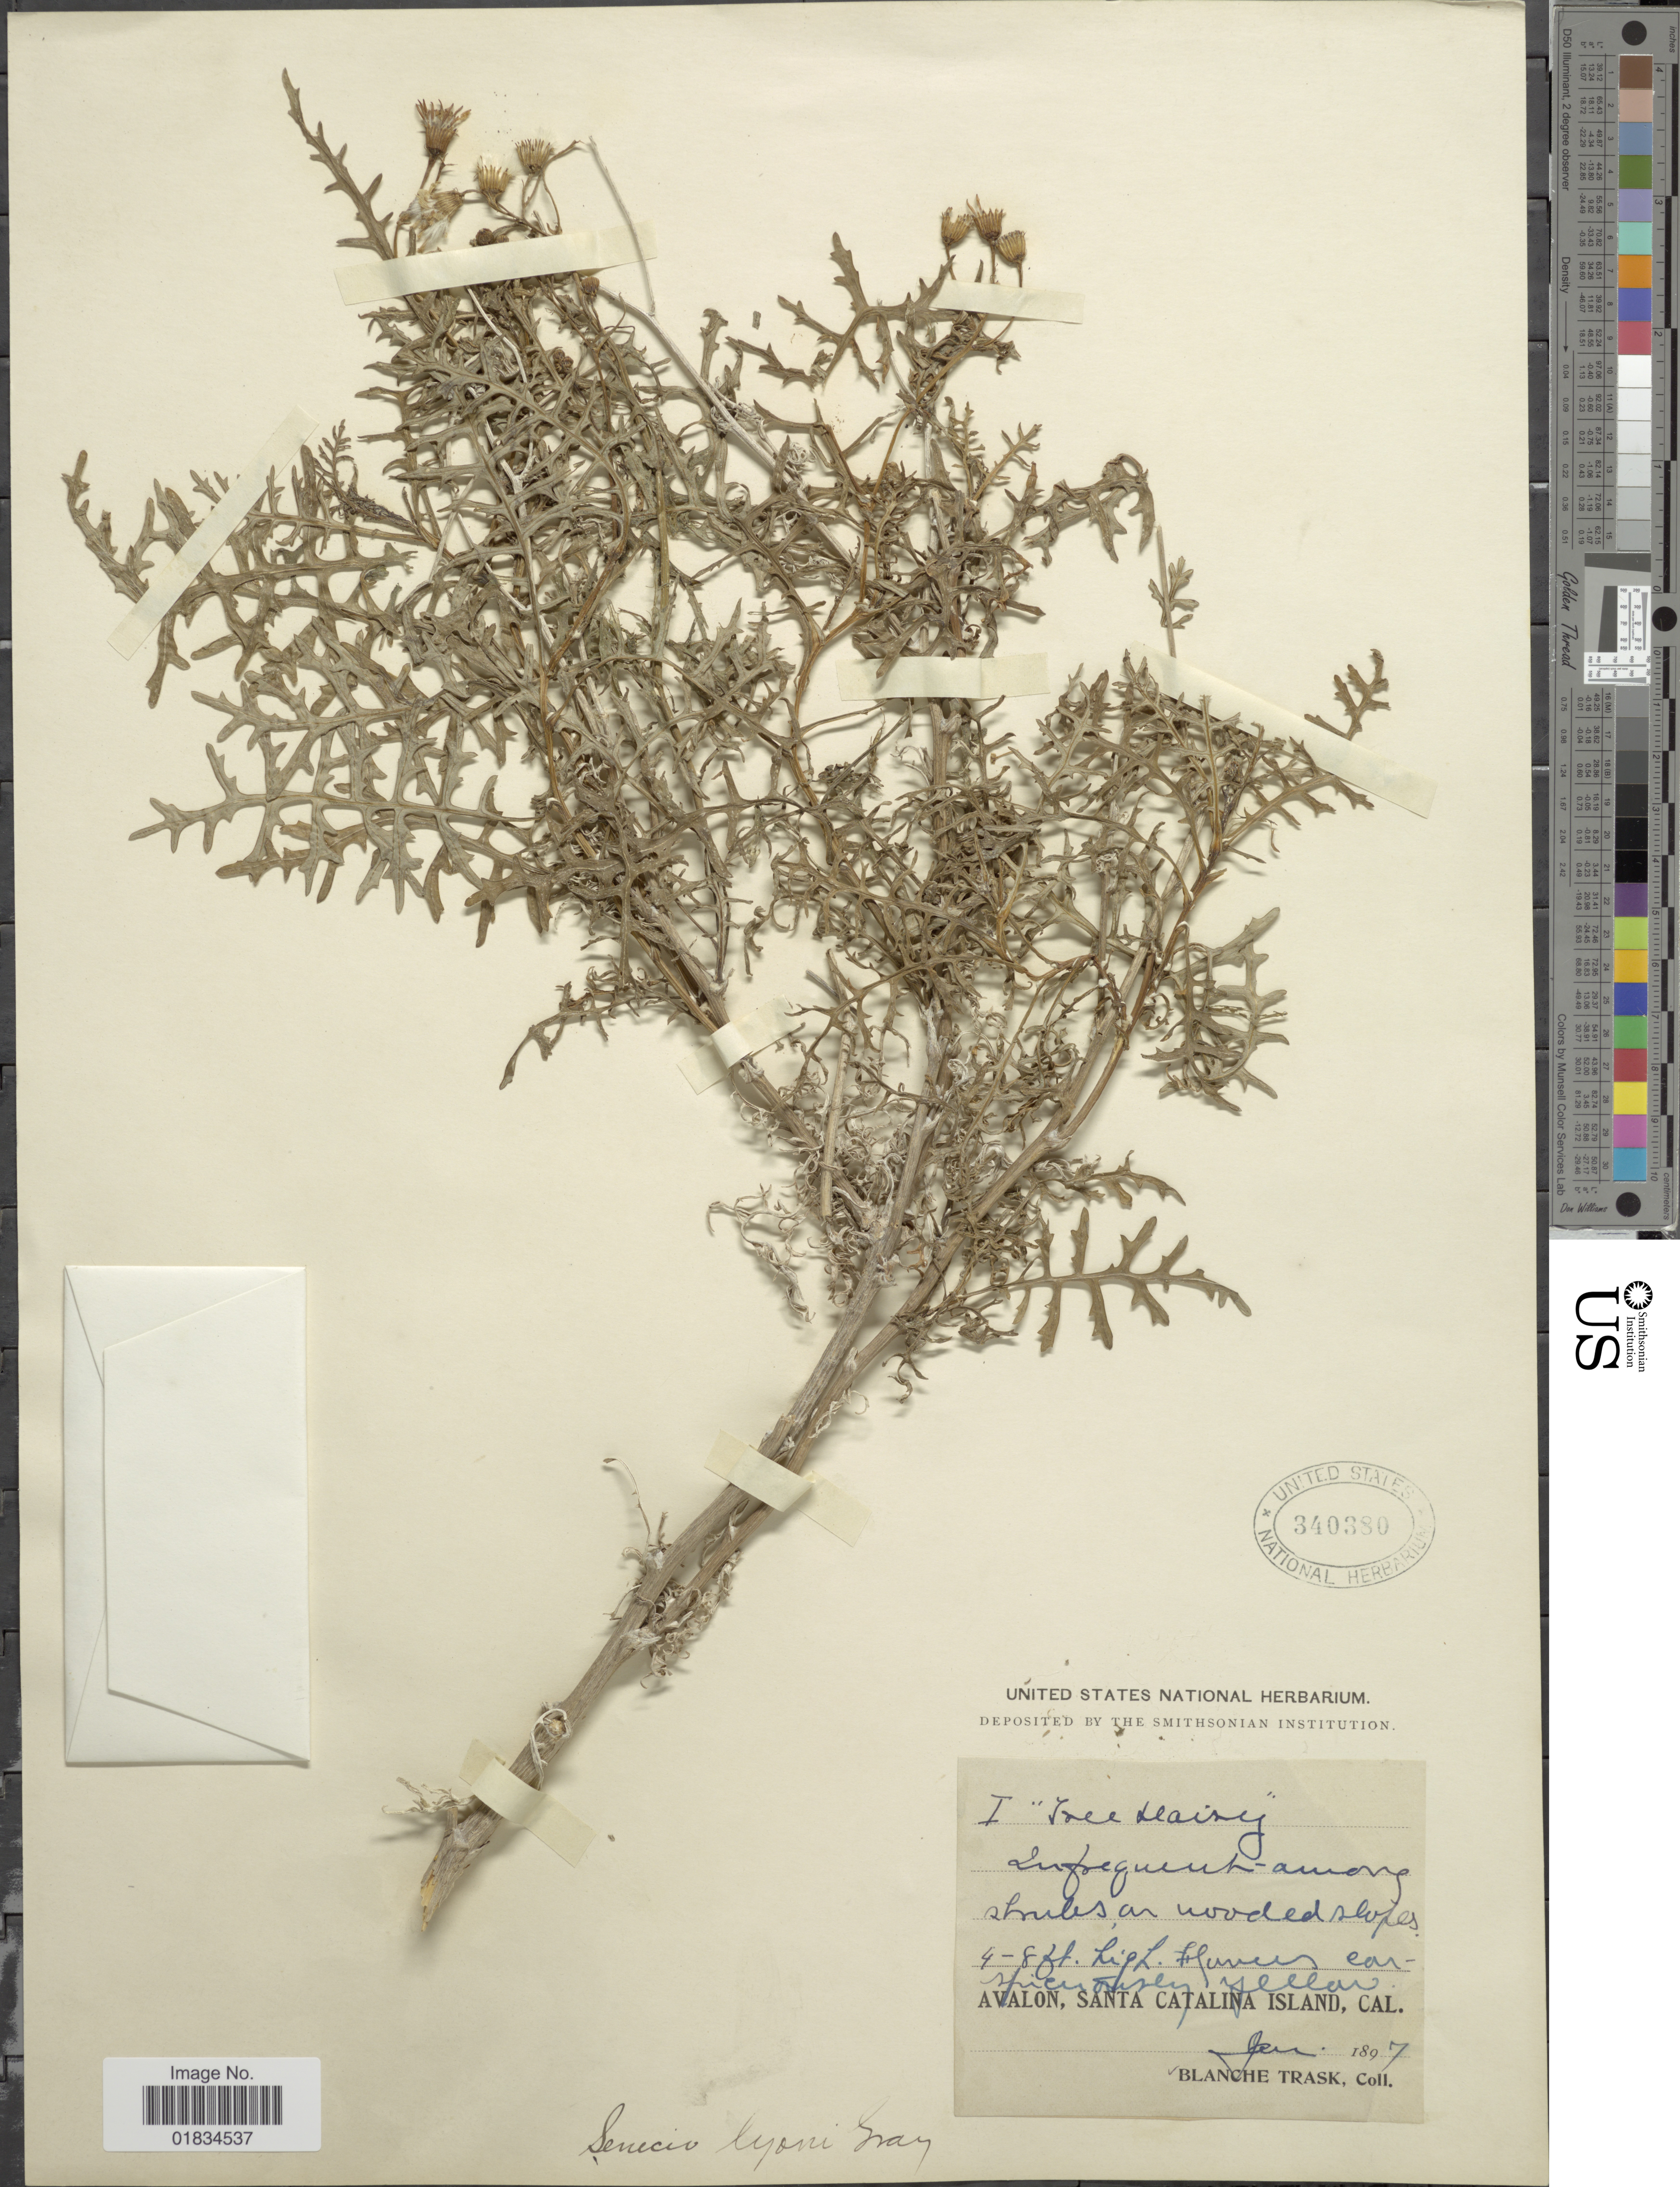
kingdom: Plantae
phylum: Tracheophyta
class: Magnoliopsida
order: Asterales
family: Asteraceae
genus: Senecio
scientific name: Senecio lyonii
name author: A. Gray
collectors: B. Trask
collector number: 1*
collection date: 1897-01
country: United States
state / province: California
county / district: Los Angeles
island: Santa Catalina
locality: Avalon, Santa Catalina Island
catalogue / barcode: US 340380